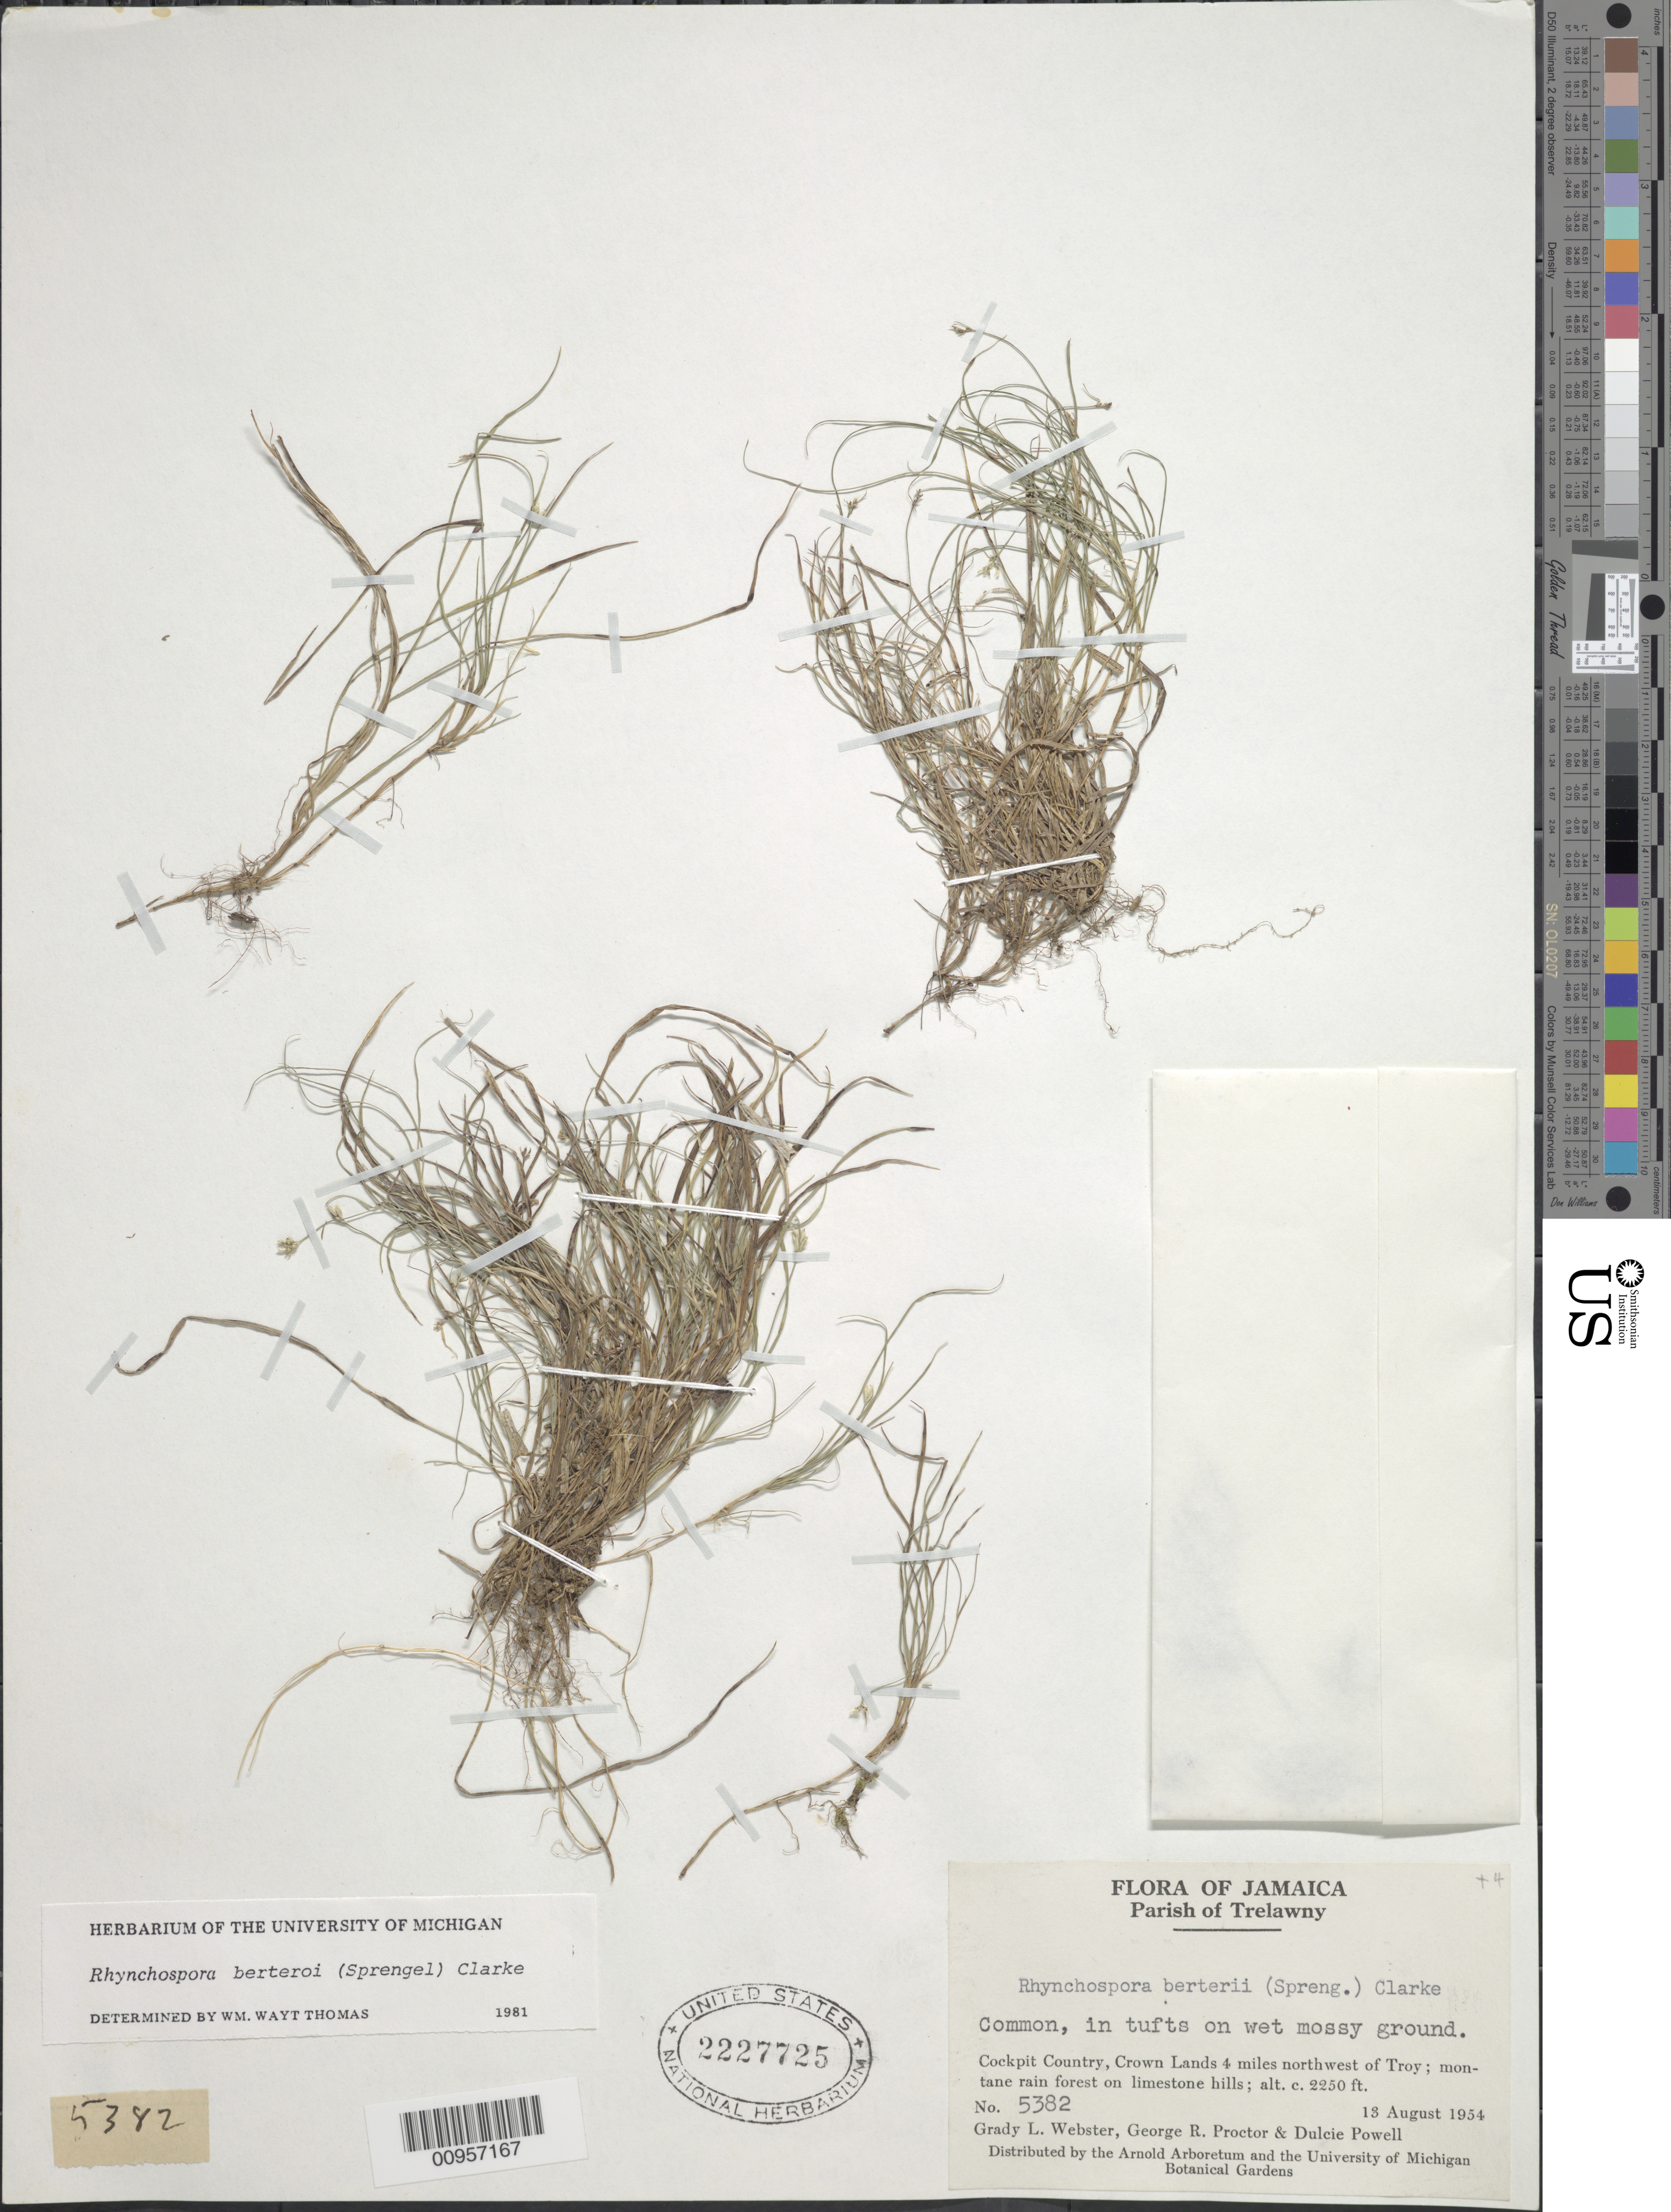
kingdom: Plantae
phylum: Tracheophyta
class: Liliopsida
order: Poales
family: Cyperaceae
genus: Rhynchospora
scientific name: Rhynchospora berteroi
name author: (Spreng.) C.B. Clarke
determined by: Thomas, W. W., (NY), New York Botanical Garden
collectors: G. L. Webster, G. R. Proctor & D. Powell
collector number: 5382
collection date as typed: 13 Aug 1954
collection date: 1954-08-13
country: Jamaica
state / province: Trelawny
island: Jamaica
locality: Cockpit Country, Crown Lands 4 miles NW of Troy, montane rain forest on limestone hills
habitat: On wet mossy ground in montane rain forest on limestone hills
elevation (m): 686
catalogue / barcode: US 2227725